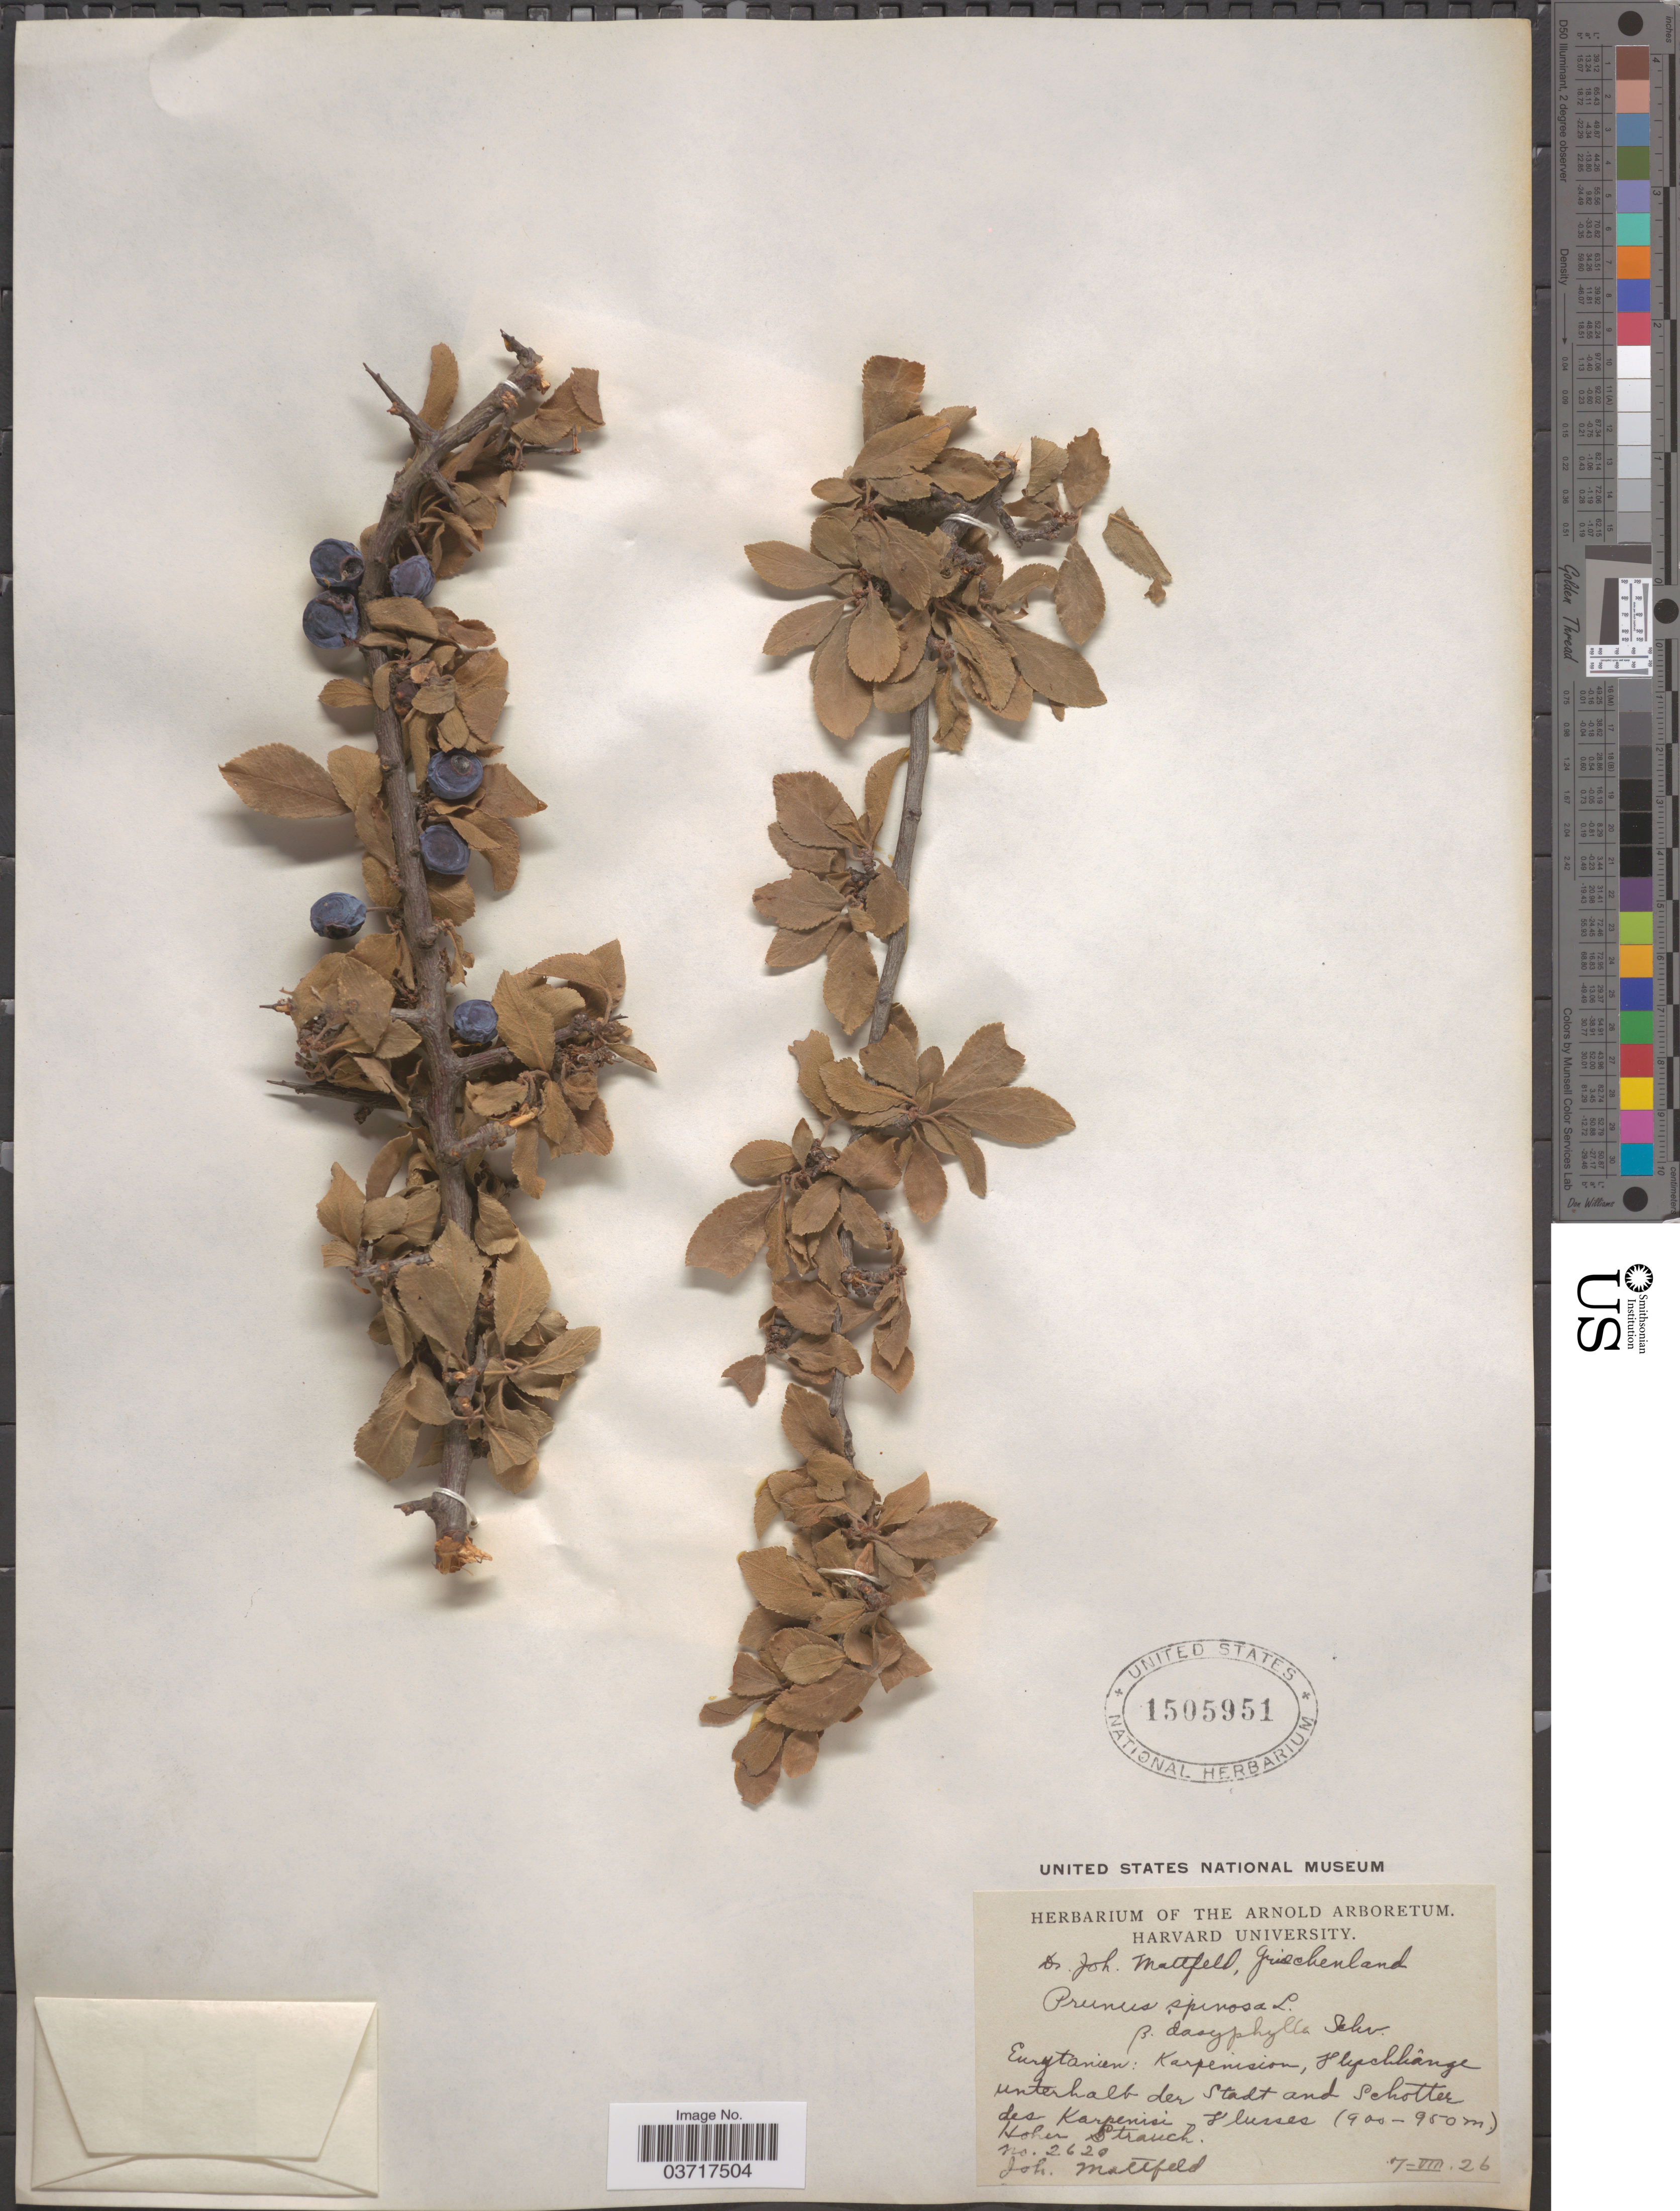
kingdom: Plantae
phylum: Tracheophyta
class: Magnoliopsida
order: Rosales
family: Rosaceae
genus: Prunus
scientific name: Prunus spinosa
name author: L.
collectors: J. Mattfeld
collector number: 2620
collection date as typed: Transcribed d/m/y: 7/8/26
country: Greece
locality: Eurytanien: Karpenision, Hychliange unterhalb der Stadt and Schotter des Karpenisi & lusses.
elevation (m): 900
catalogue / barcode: US 1505951